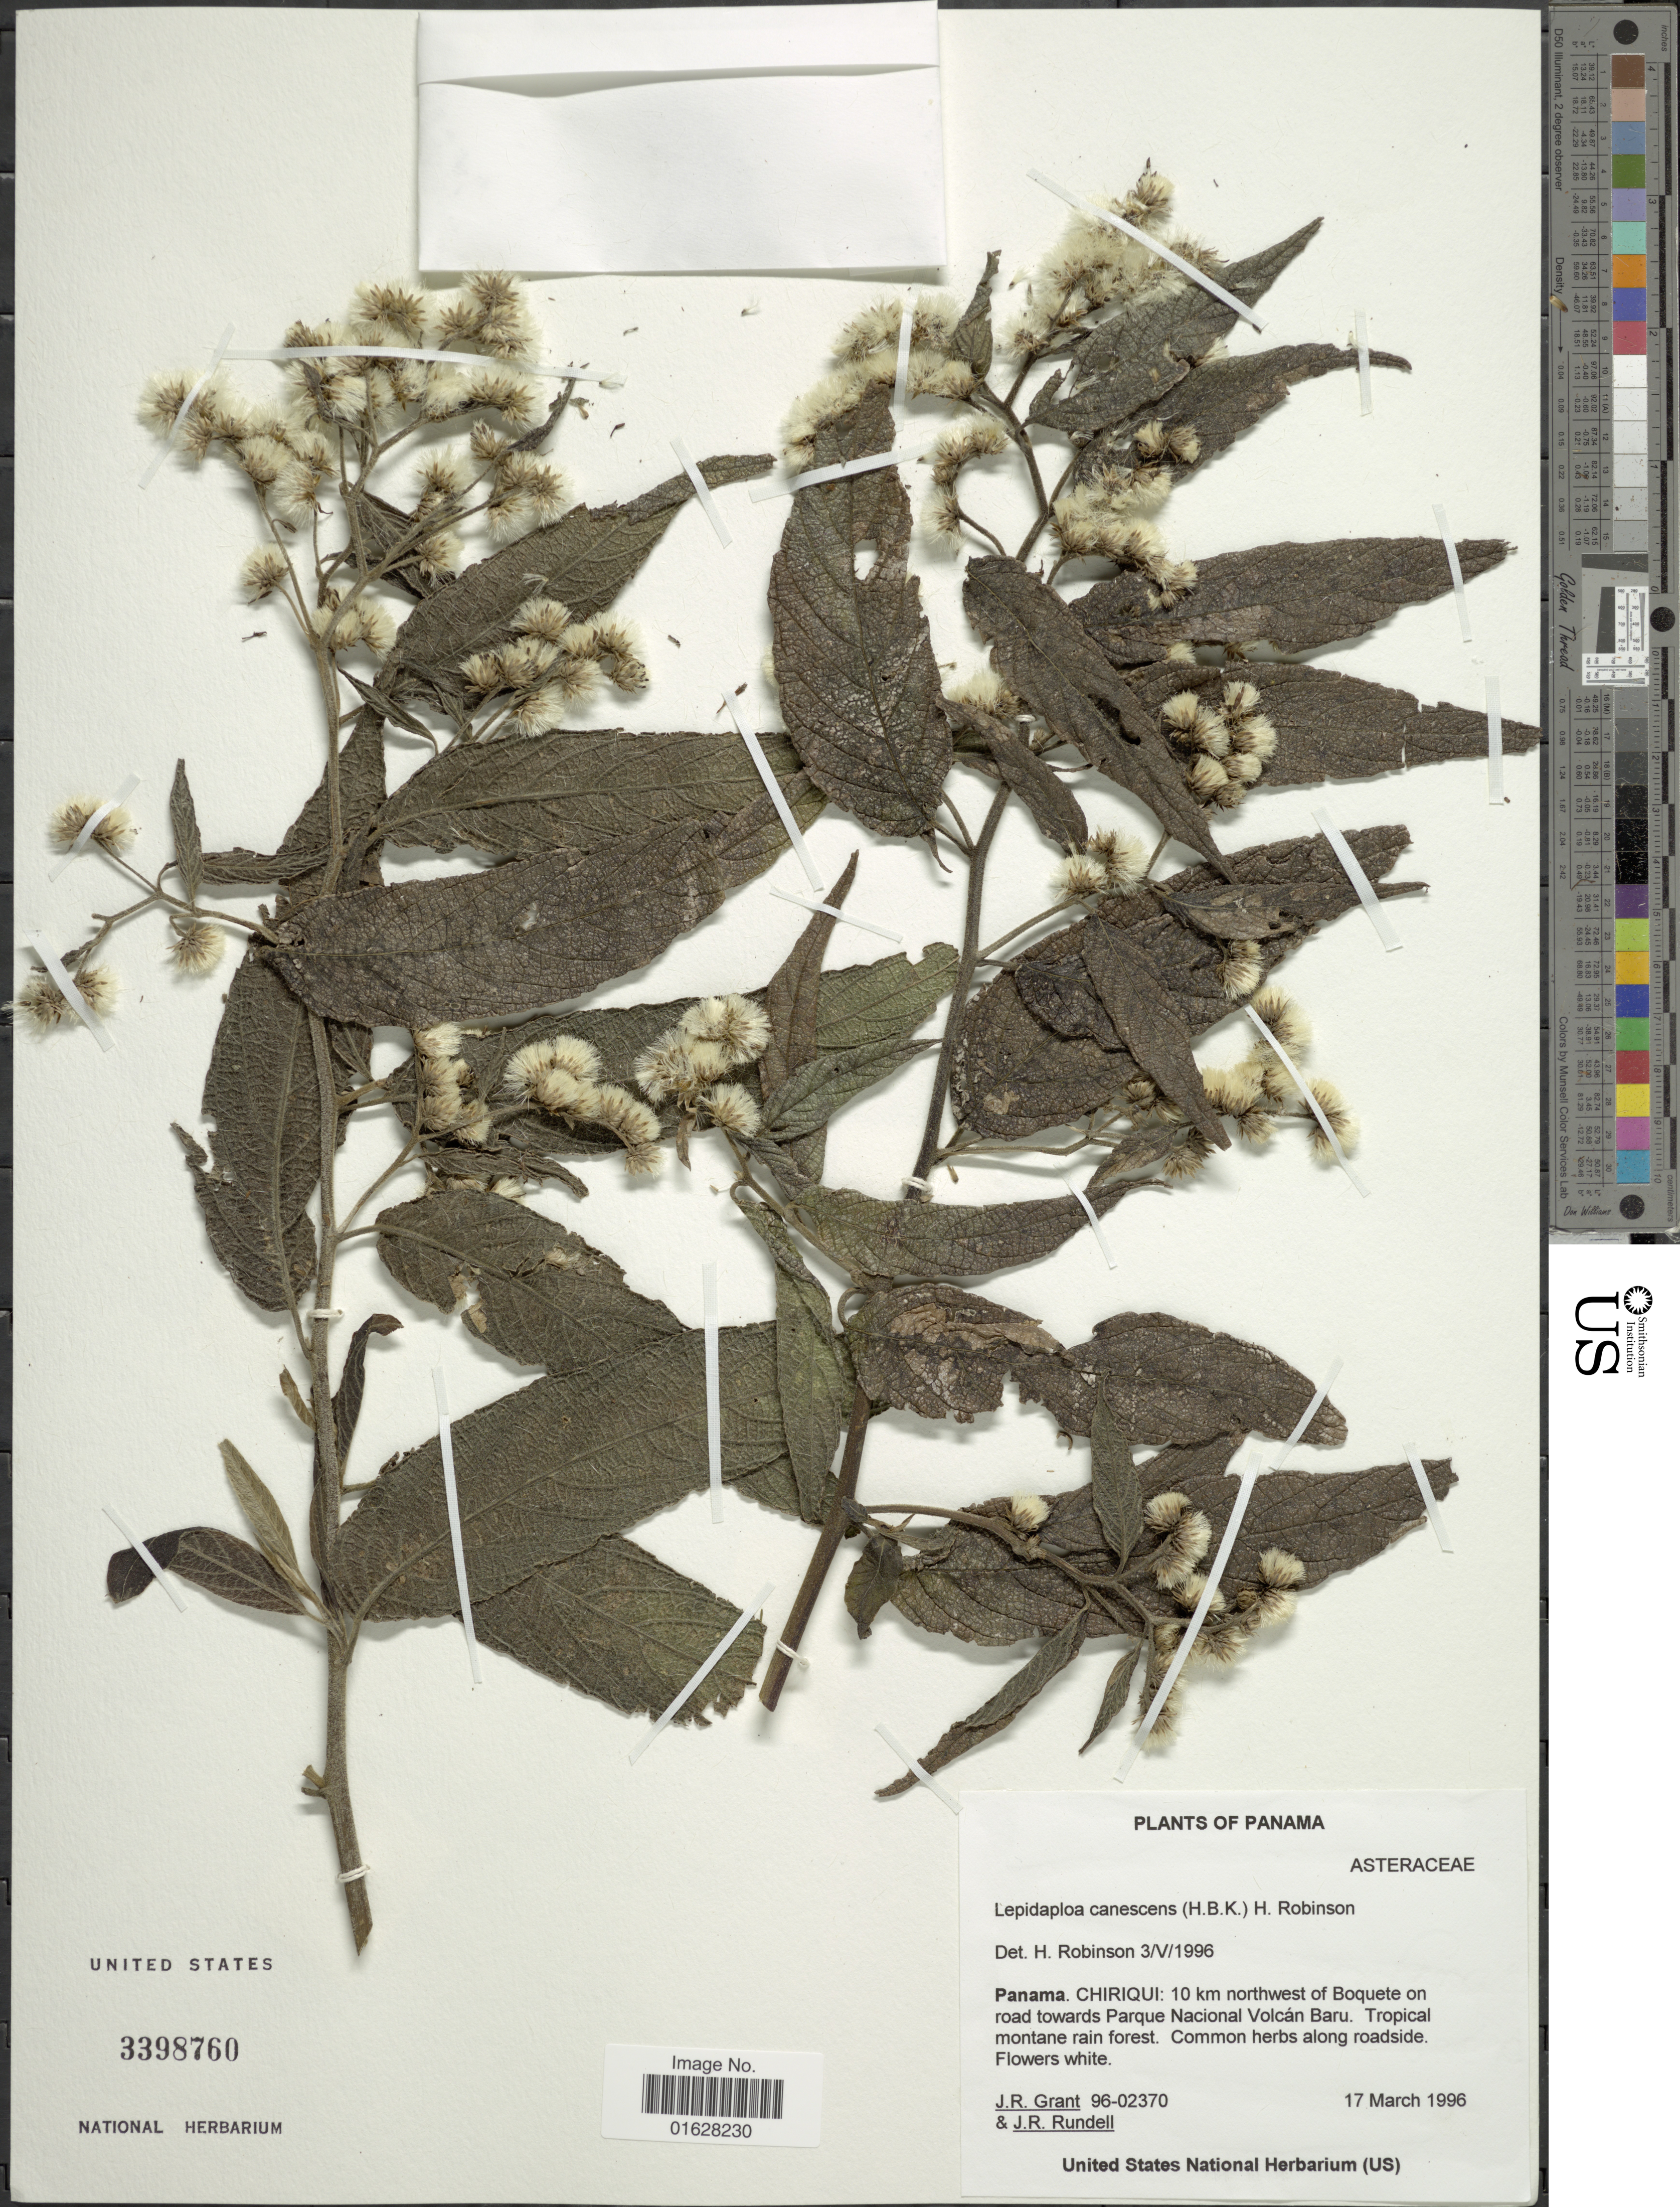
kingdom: Plantae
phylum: Tracheophyta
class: Magnoliopsida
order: Asterales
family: Asteraceae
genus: Lepidaploa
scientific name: Lepidaploa canescens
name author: (Kunth) H. Rob.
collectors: J. Grant & J. R. Rundell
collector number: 96-02370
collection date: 1996-03-17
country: Panama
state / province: Chiriqui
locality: Panama, Chiriqui, 10 km northwest of Boquete on road towards Parque Nacional Volcan Baru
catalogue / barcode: US 3398760